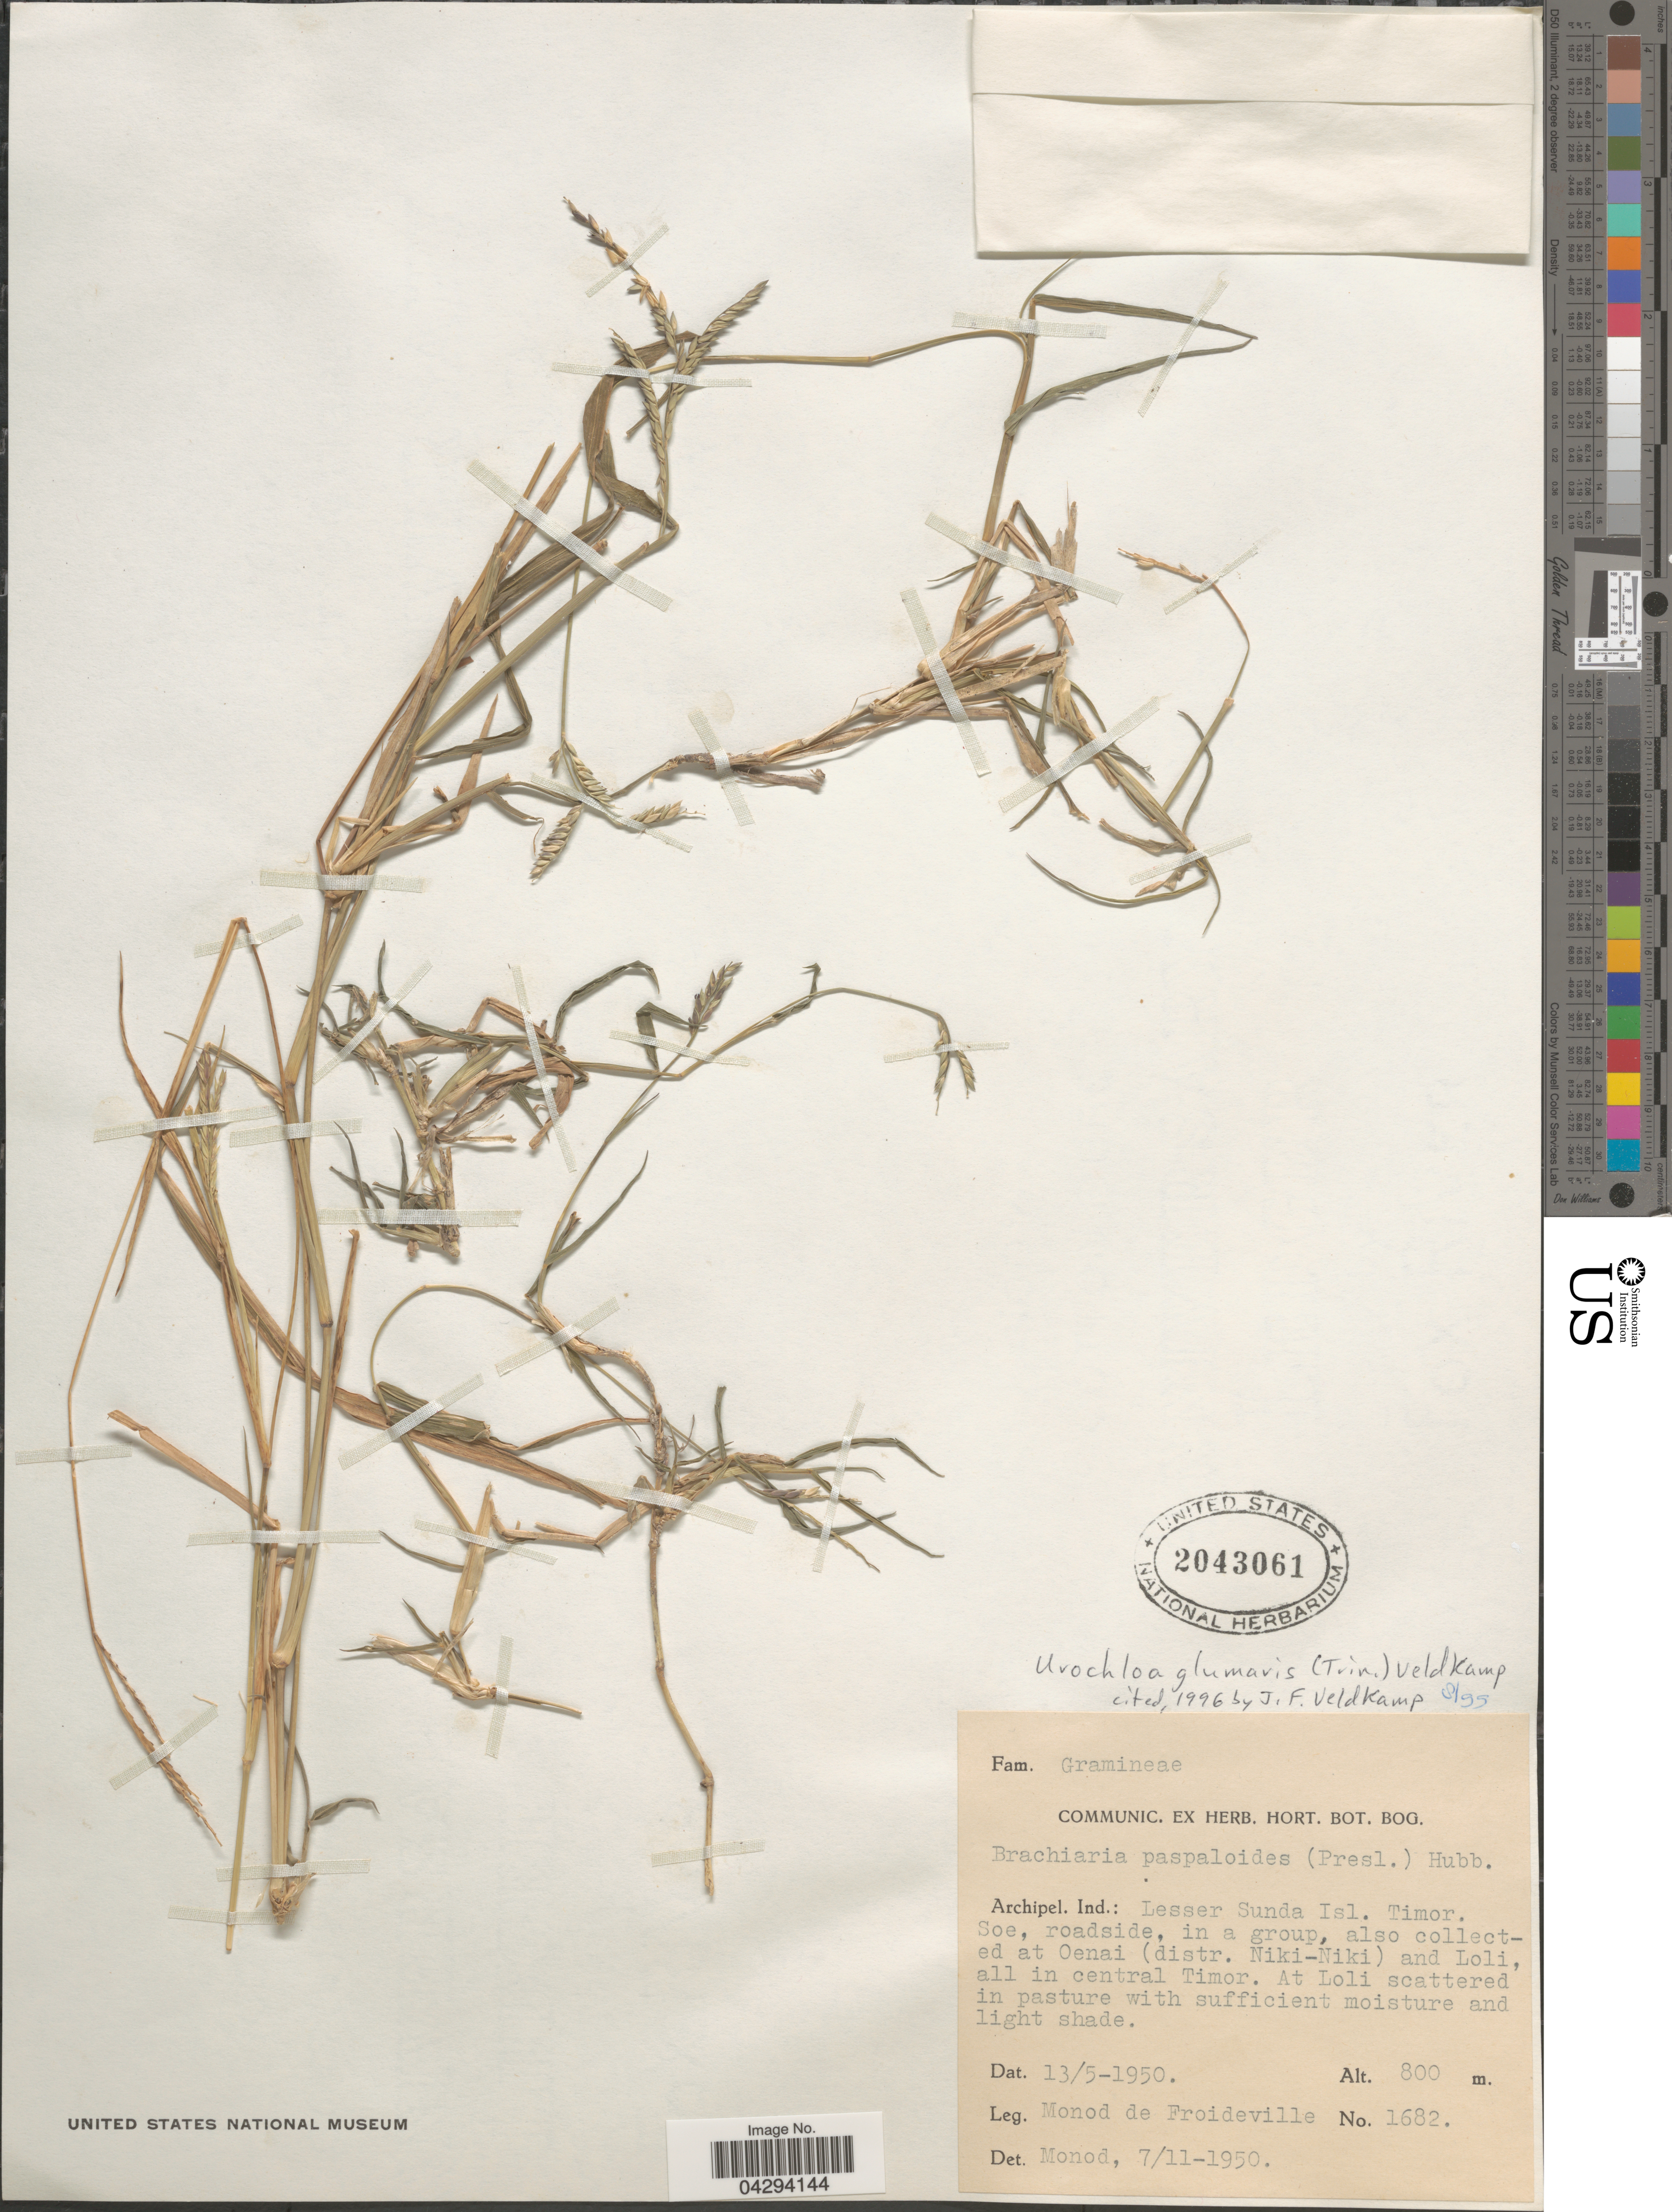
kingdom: Plantae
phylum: Tracheophyta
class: Liliopsida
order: Poales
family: Poaceae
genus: Urochloa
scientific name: Urochloa glumaris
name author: (Trin.) Veldkamp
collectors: C. Monod de Froideville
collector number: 1682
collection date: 1950-05-13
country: Indonesia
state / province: Nusa Tenggara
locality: Archipel. Ind.: Lesser Sunda Isl. Timor. Soe, roadside. At Oenai (distr. Niki-Niki) and Loli, all in central Timor.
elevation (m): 800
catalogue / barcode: US 2043061